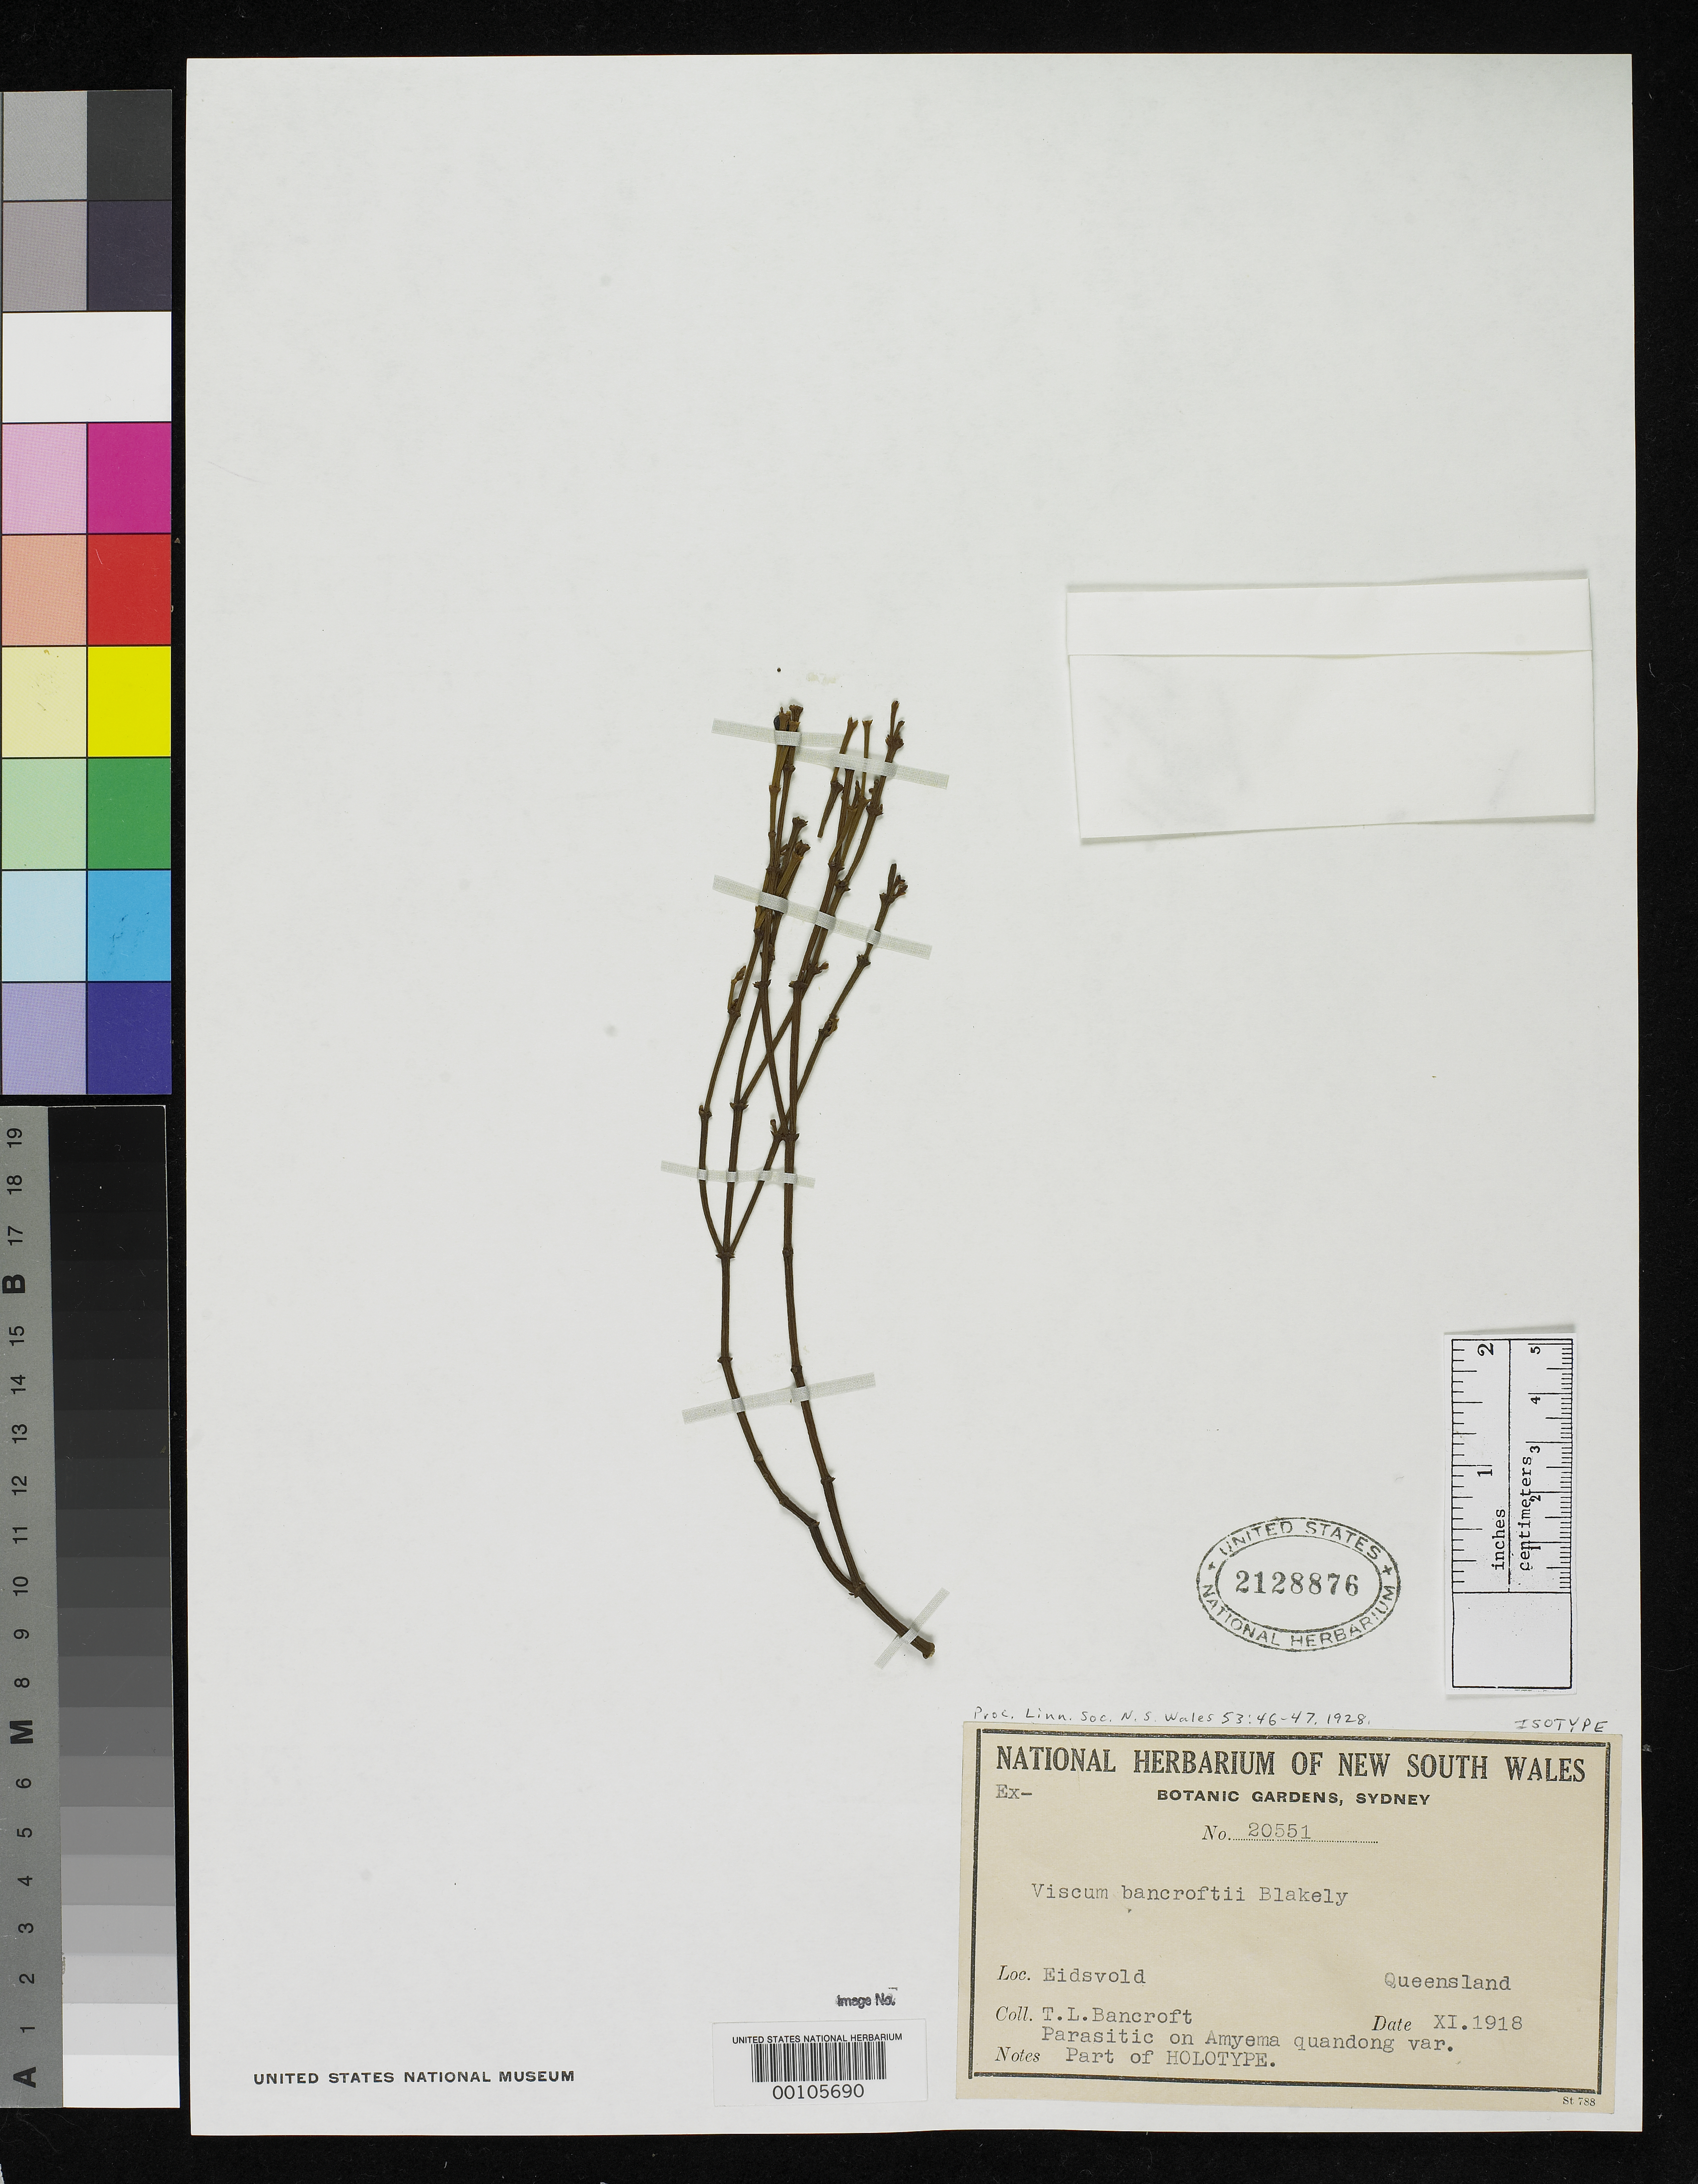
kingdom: Plantae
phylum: Tracheophyta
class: Magnoliopsida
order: Santalales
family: Viscaceae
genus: Viscum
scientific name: Viscum bancroftii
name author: Blakely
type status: Isotype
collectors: T. Bancroft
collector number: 20551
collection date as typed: Nov 1918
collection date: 1918-11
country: Australia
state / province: Queensland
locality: Eidsvold.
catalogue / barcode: US 2128876